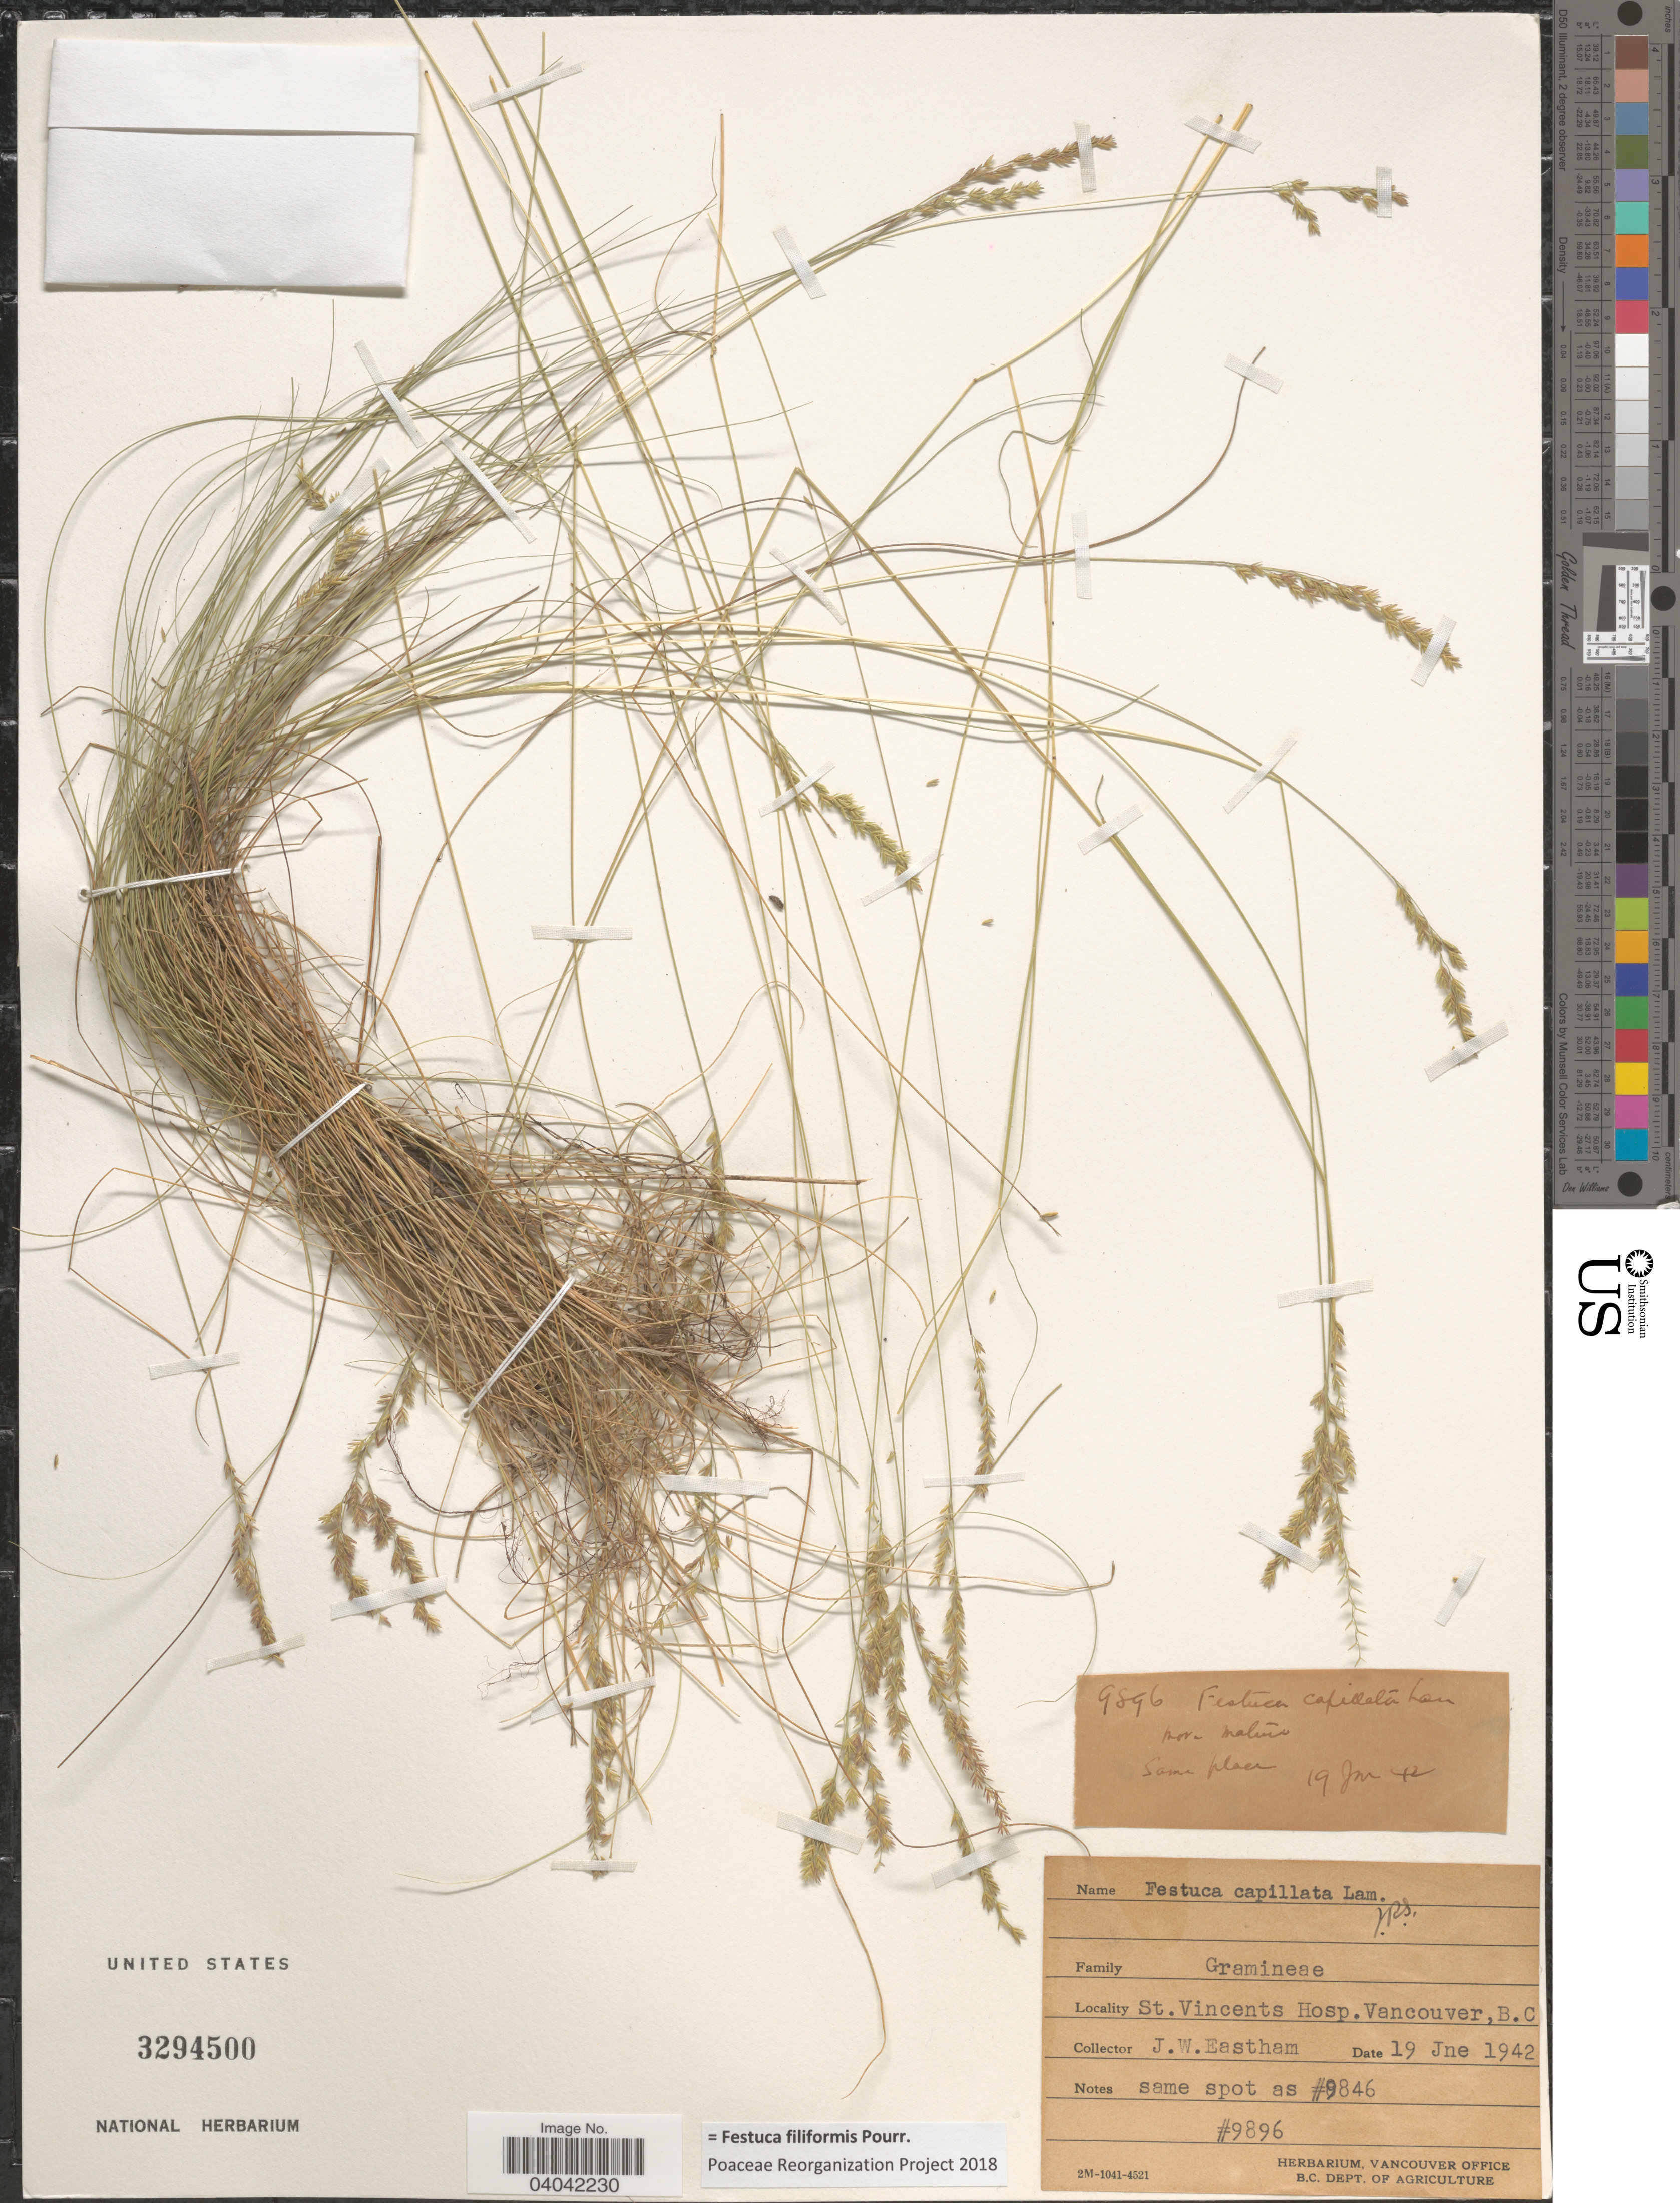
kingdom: Plantae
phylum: Tracheophyta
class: Liliopsida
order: Poales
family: Poaceae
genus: Festuca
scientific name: Festuca filiformis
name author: Pourr.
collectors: J. Eastham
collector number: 9896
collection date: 1942-06-19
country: Canada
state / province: British Columbia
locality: St. Vincente Hosp. Vancouver.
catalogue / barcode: US 3294500